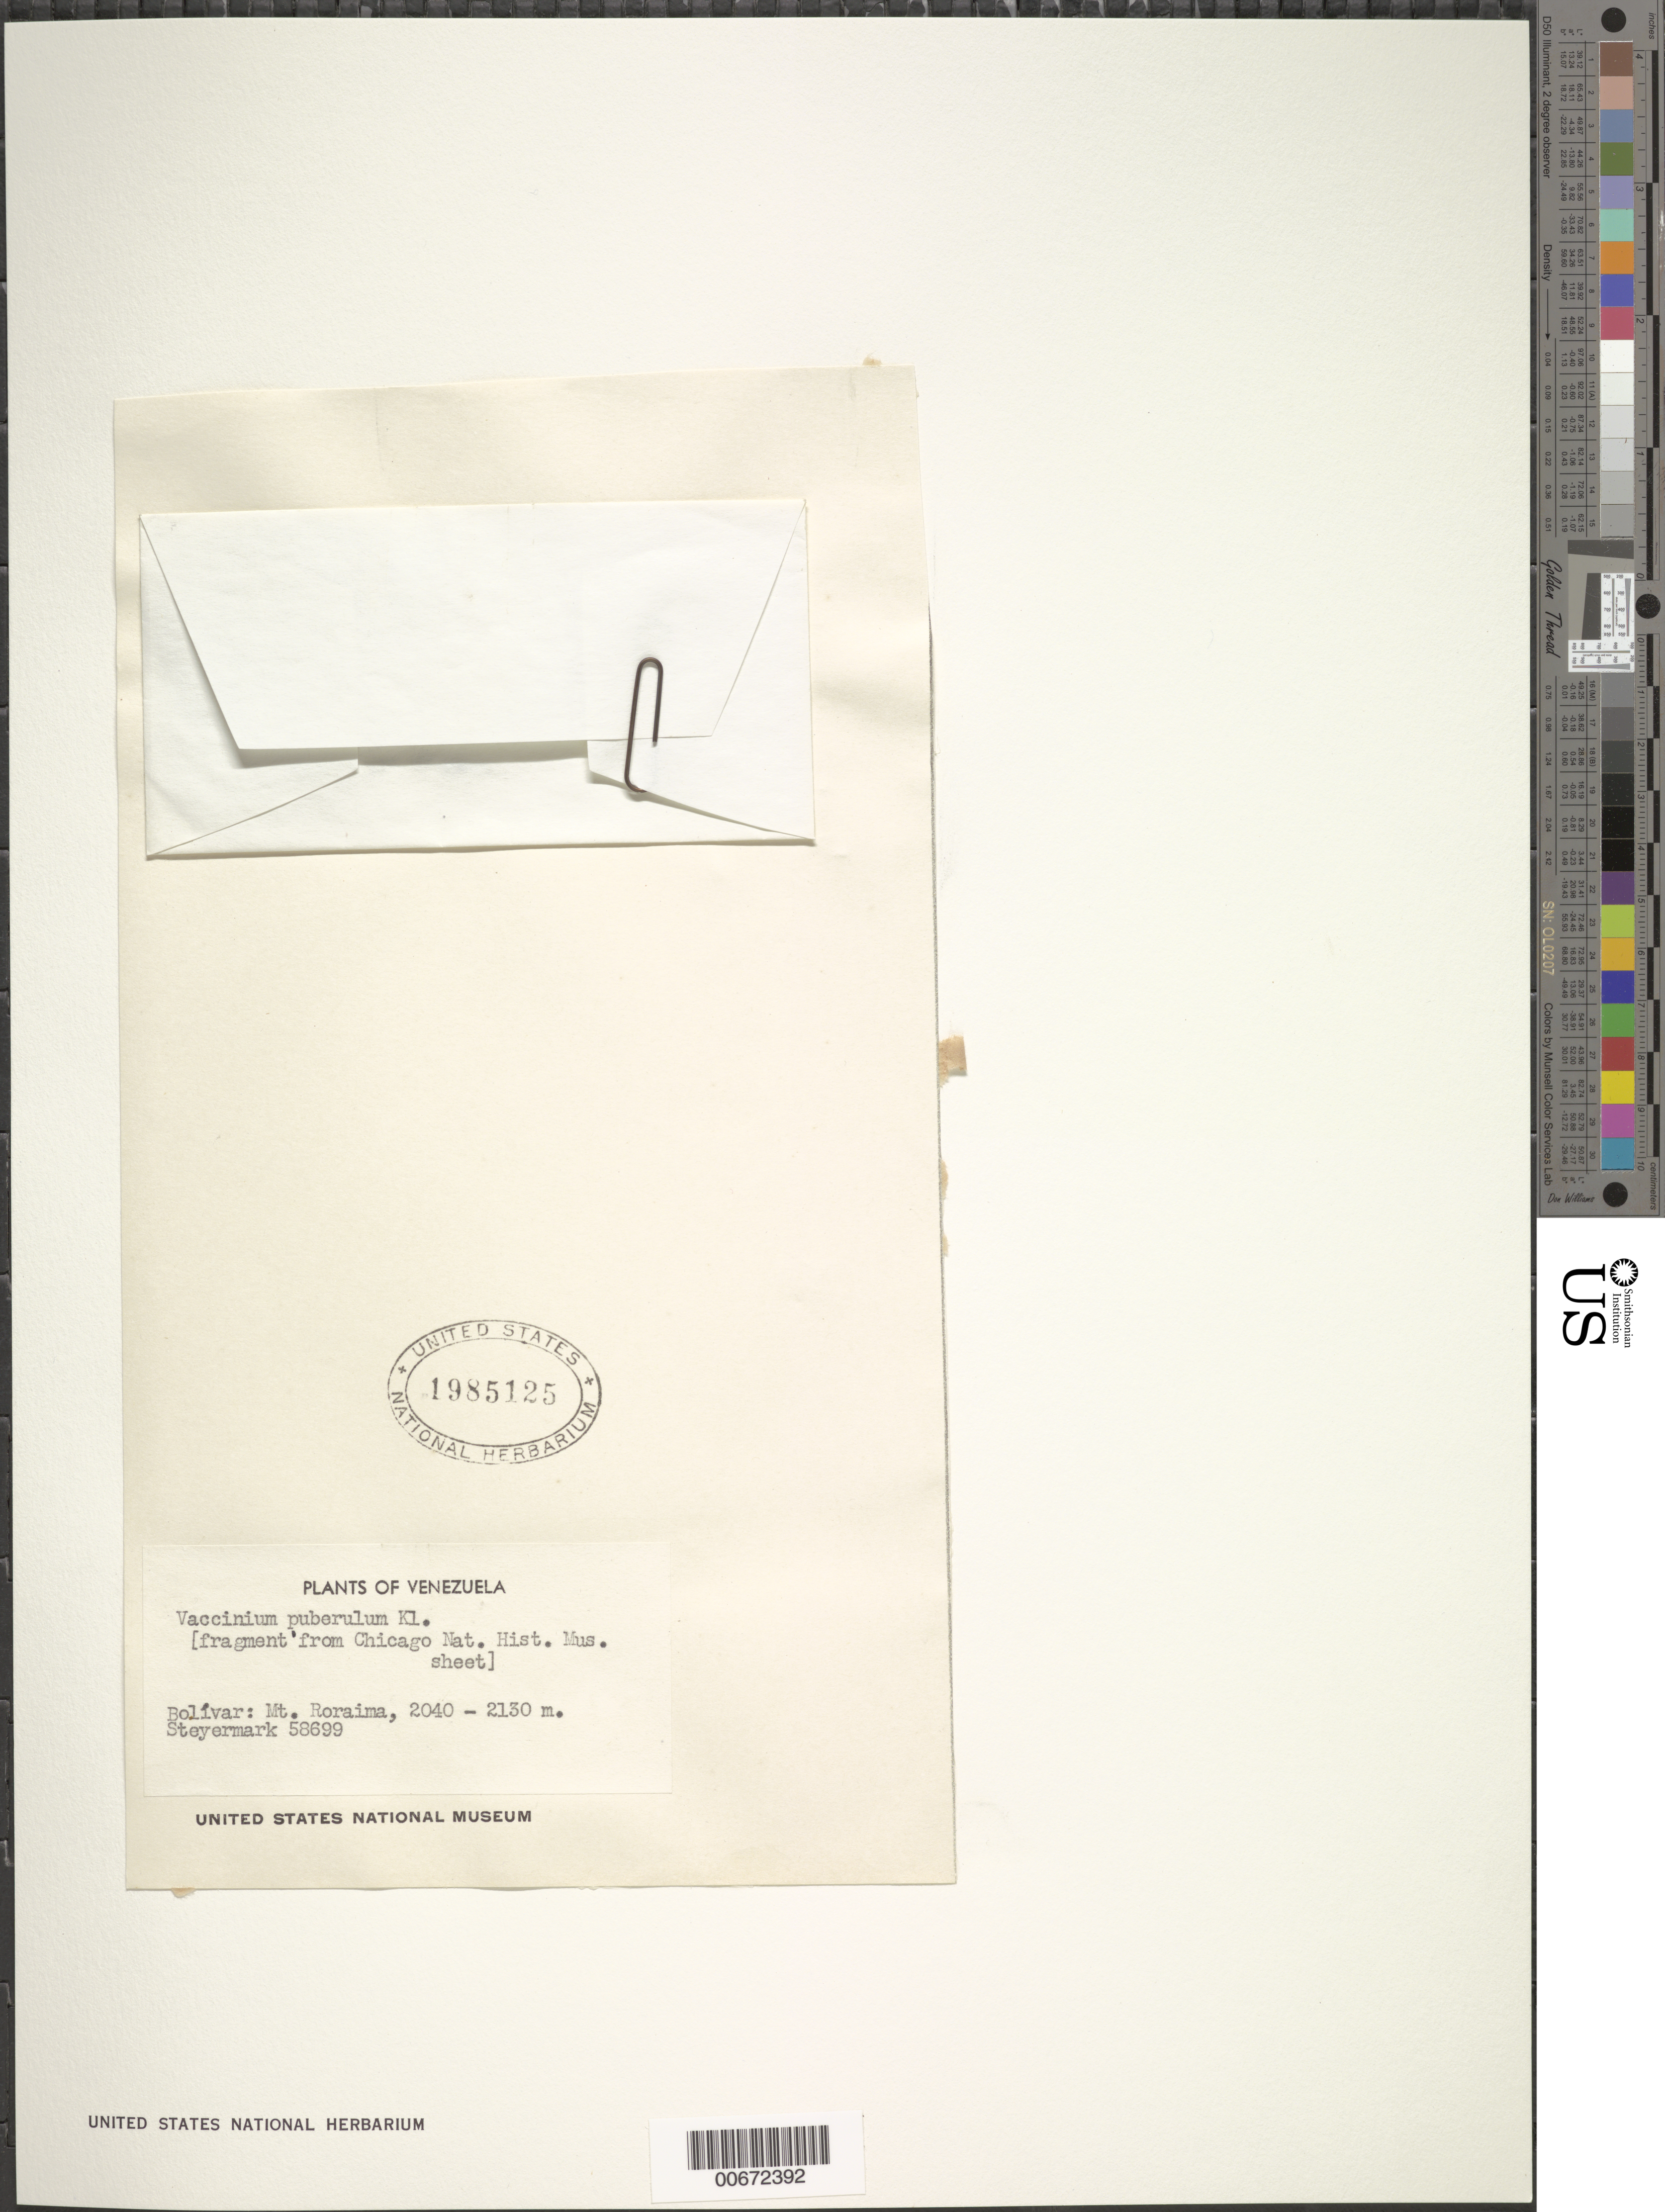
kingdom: Plantae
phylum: Tracheophyta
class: Magnoliopsida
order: Ericales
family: Ericaceae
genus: Vaccinium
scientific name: Vaccinium puberulum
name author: Klotzsch ex Meisn.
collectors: J. Steyermark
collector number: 58699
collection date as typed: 25-Sep-44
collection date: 1944-09-25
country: Venezuela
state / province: Bolívar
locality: Mt. Roraima, Rondón Camp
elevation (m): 2040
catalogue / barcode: US 1985125